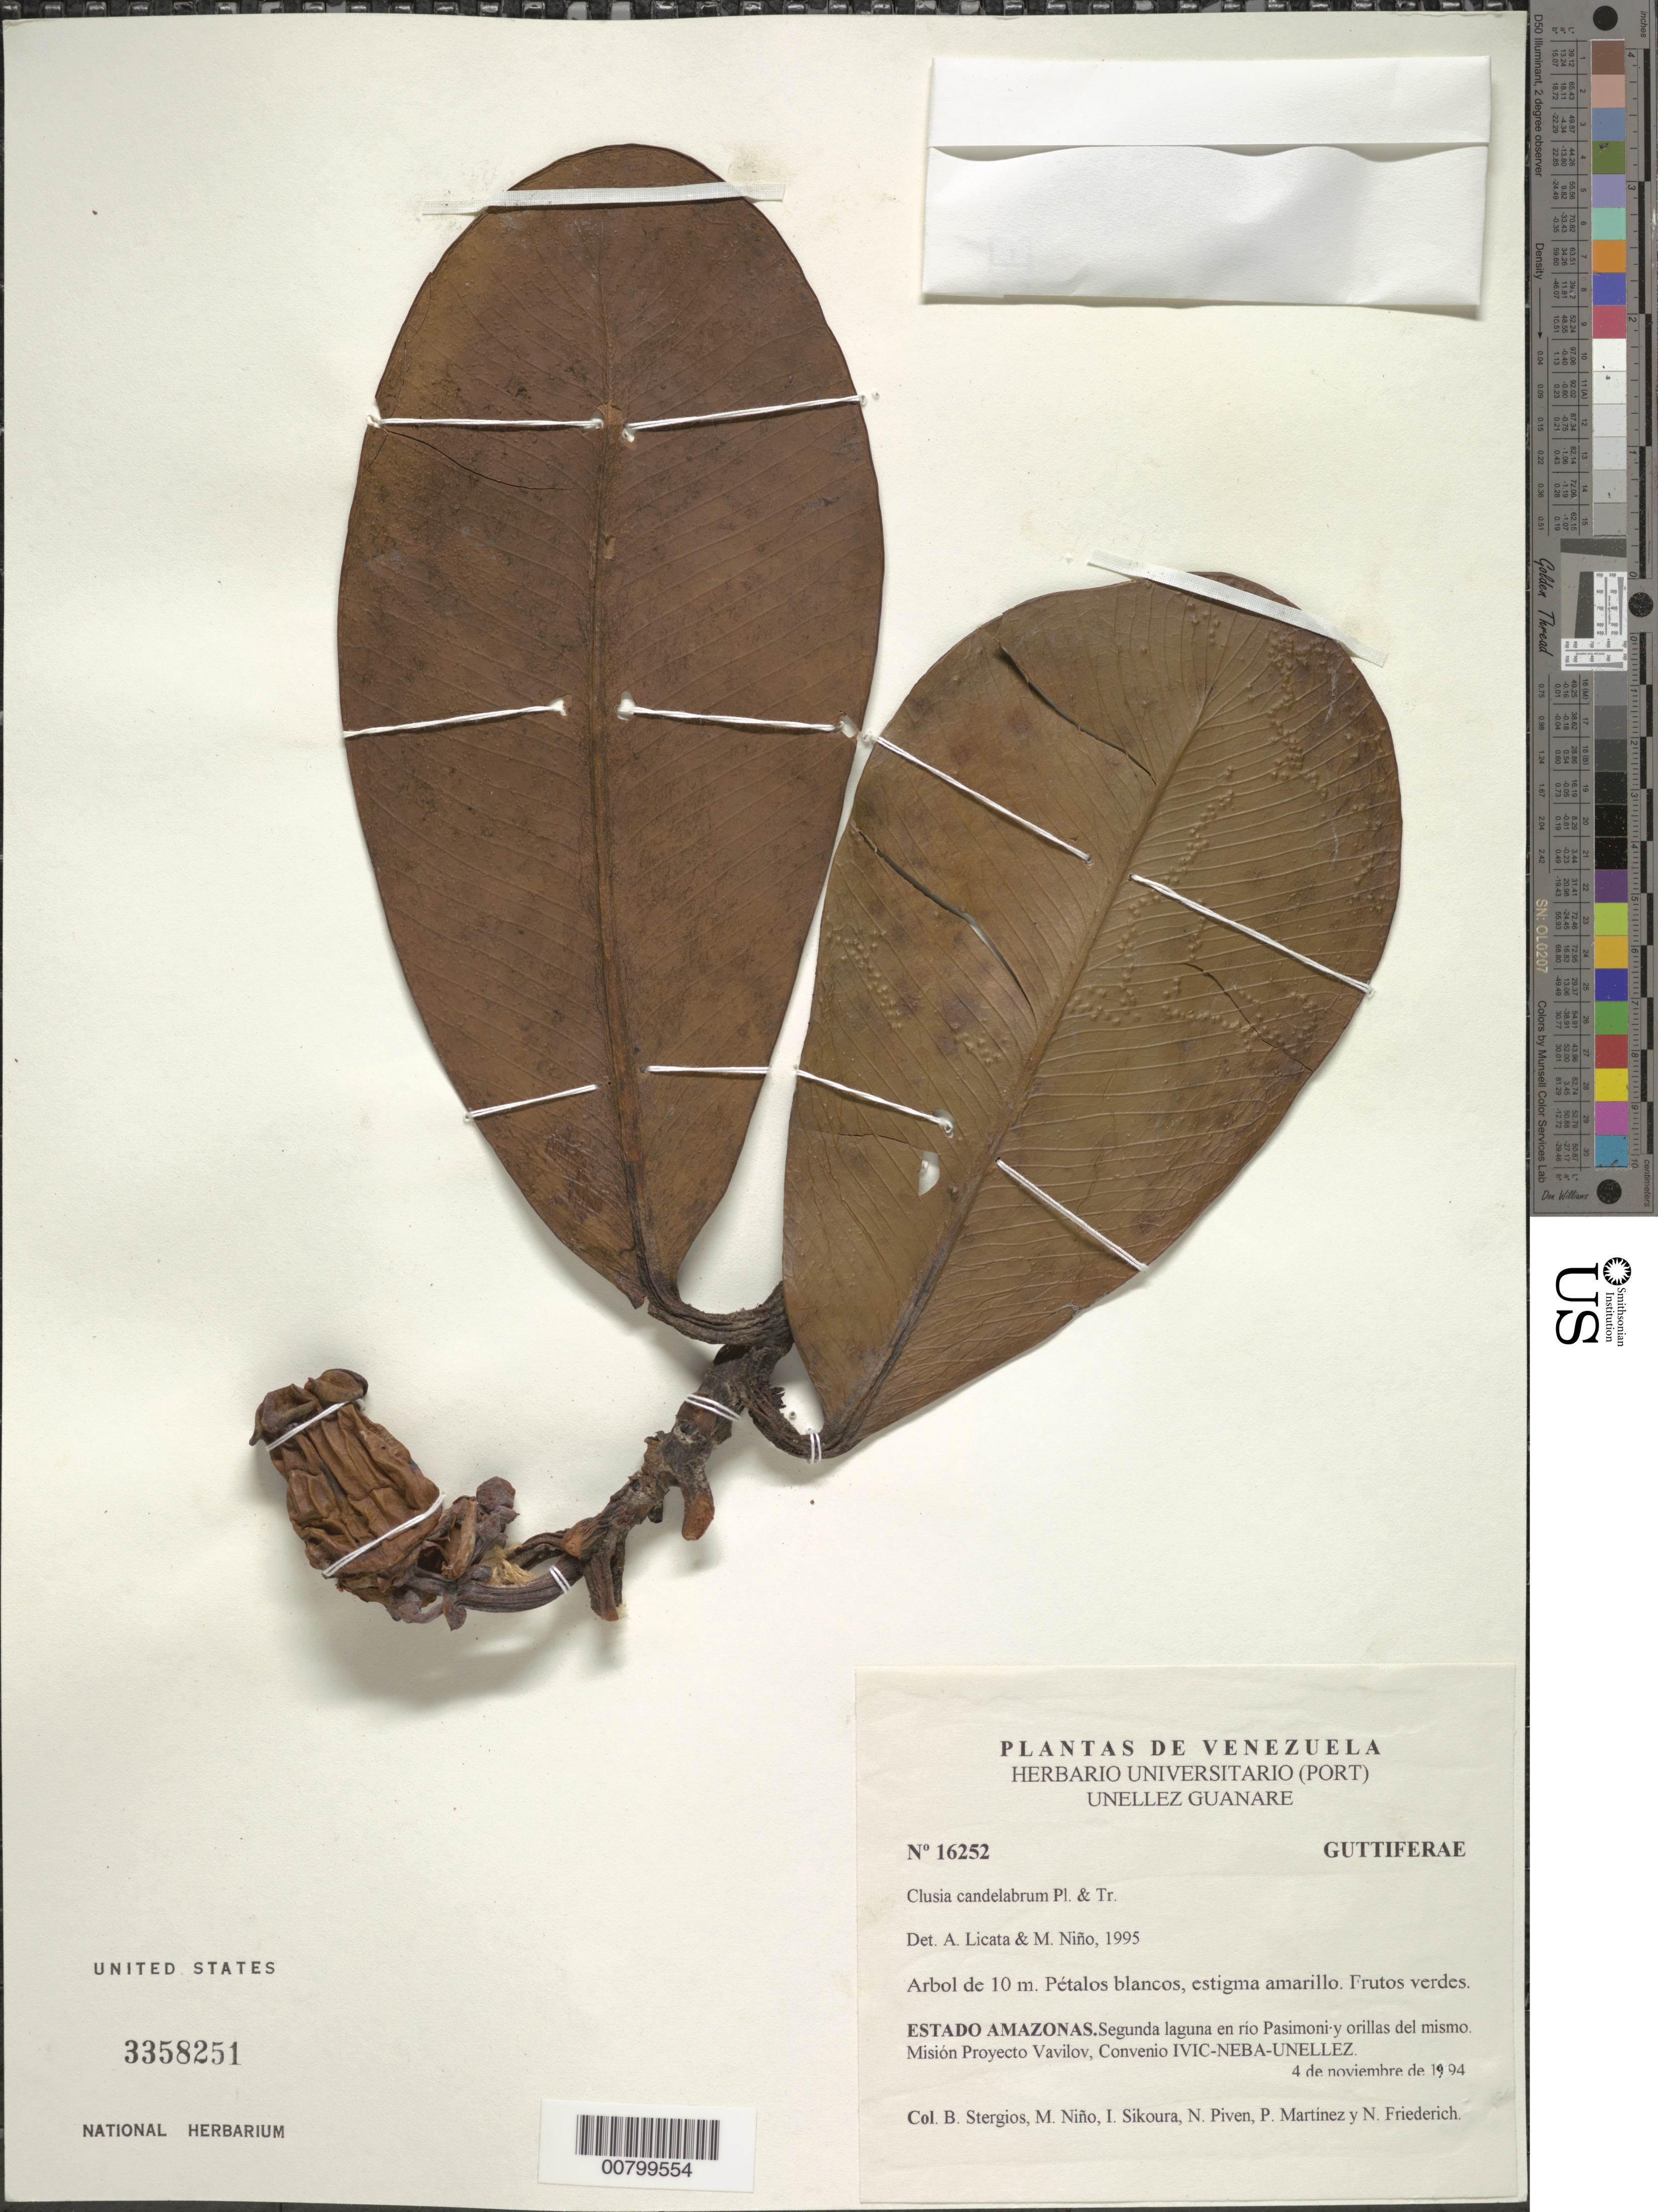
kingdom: Plantae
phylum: Tracheophyta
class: Magnoliopsida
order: Malpighiales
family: Clusiaceae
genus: Clusia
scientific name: Clusia candelabrum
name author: Planch. & Triana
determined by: Licata, A.; Niño, S. M.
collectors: B. G. Stergios, S. M. Niño, I. Sikoura, N. Piven, P. Martinez & N. Friederich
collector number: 16252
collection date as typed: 4-Nov-94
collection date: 1994-11-04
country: Venezuela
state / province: Amazonas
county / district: Río Negro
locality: Río Pasimoni, Misión Proyecto Vavilov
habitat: Segunda laguna en río y orillas del mismo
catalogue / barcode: US 3358251